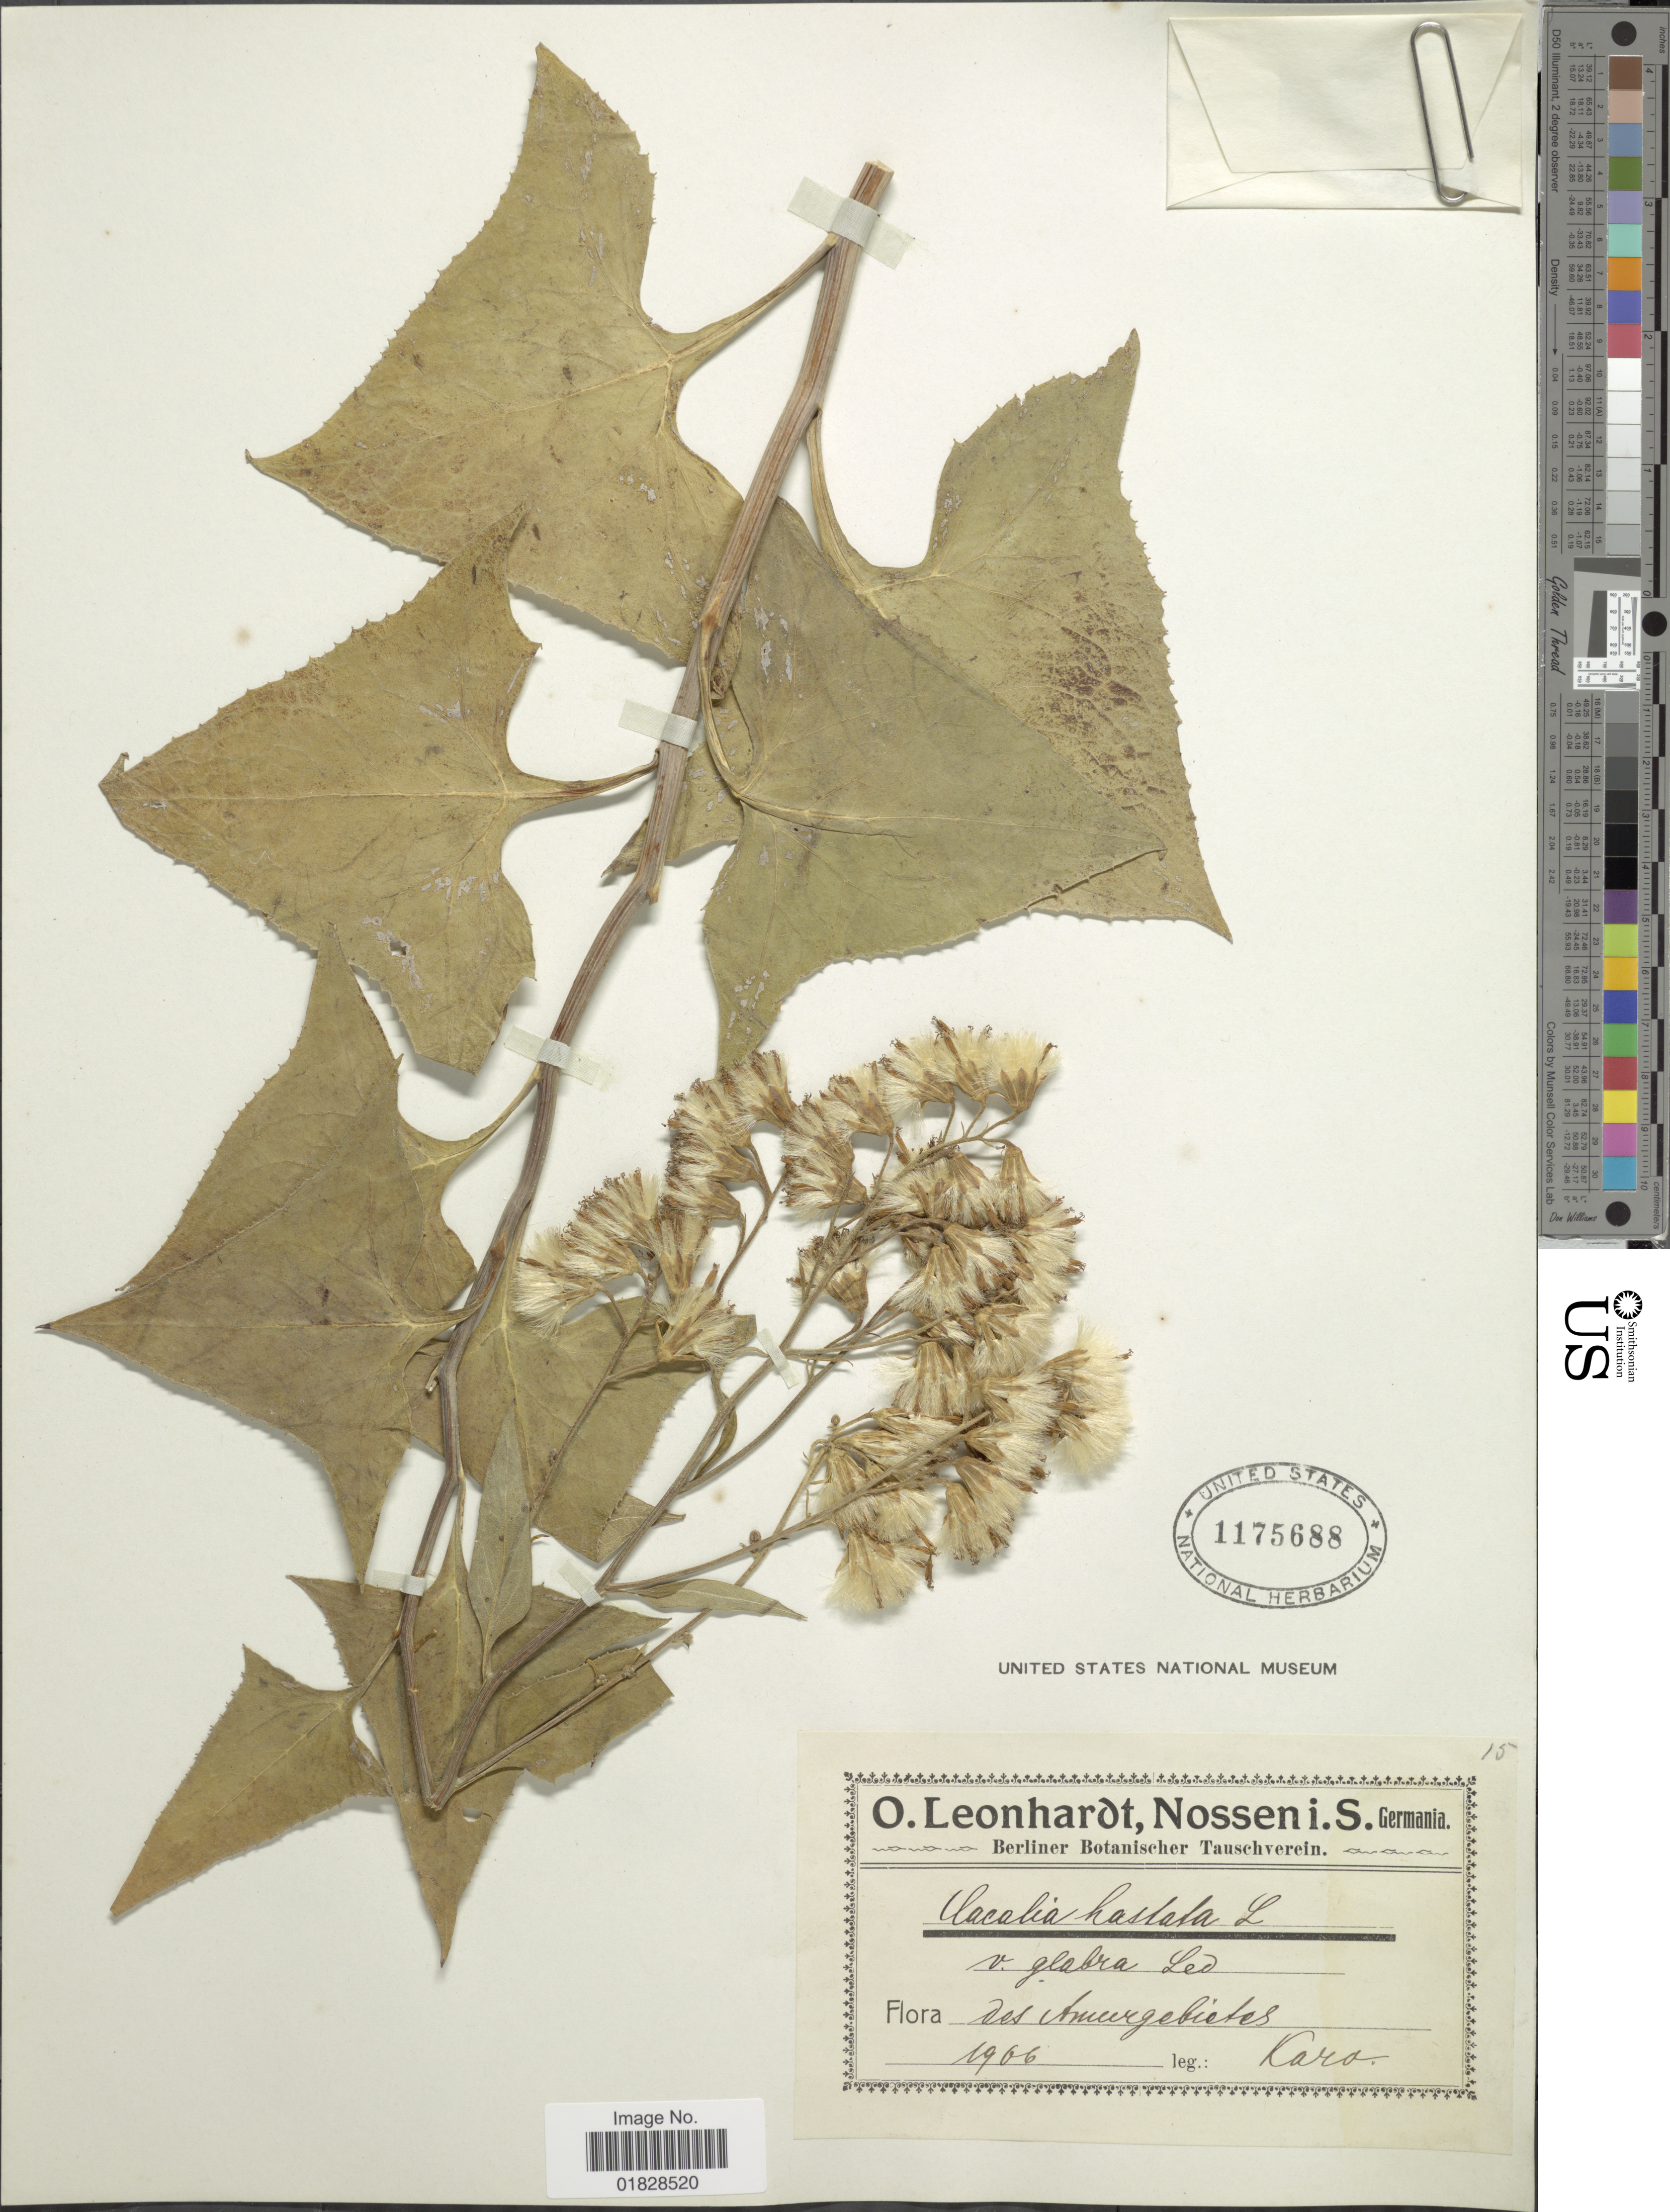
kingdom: Plantae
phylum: Tracheophyta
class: Magnoliopsida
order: Asterales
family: Asteraceae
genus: Parasenecio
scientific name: Parasenecio hastatus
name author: (L.) H. Koyama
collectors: Karo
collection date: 1906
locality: Des Amurgebietes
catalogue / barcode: US 1175688